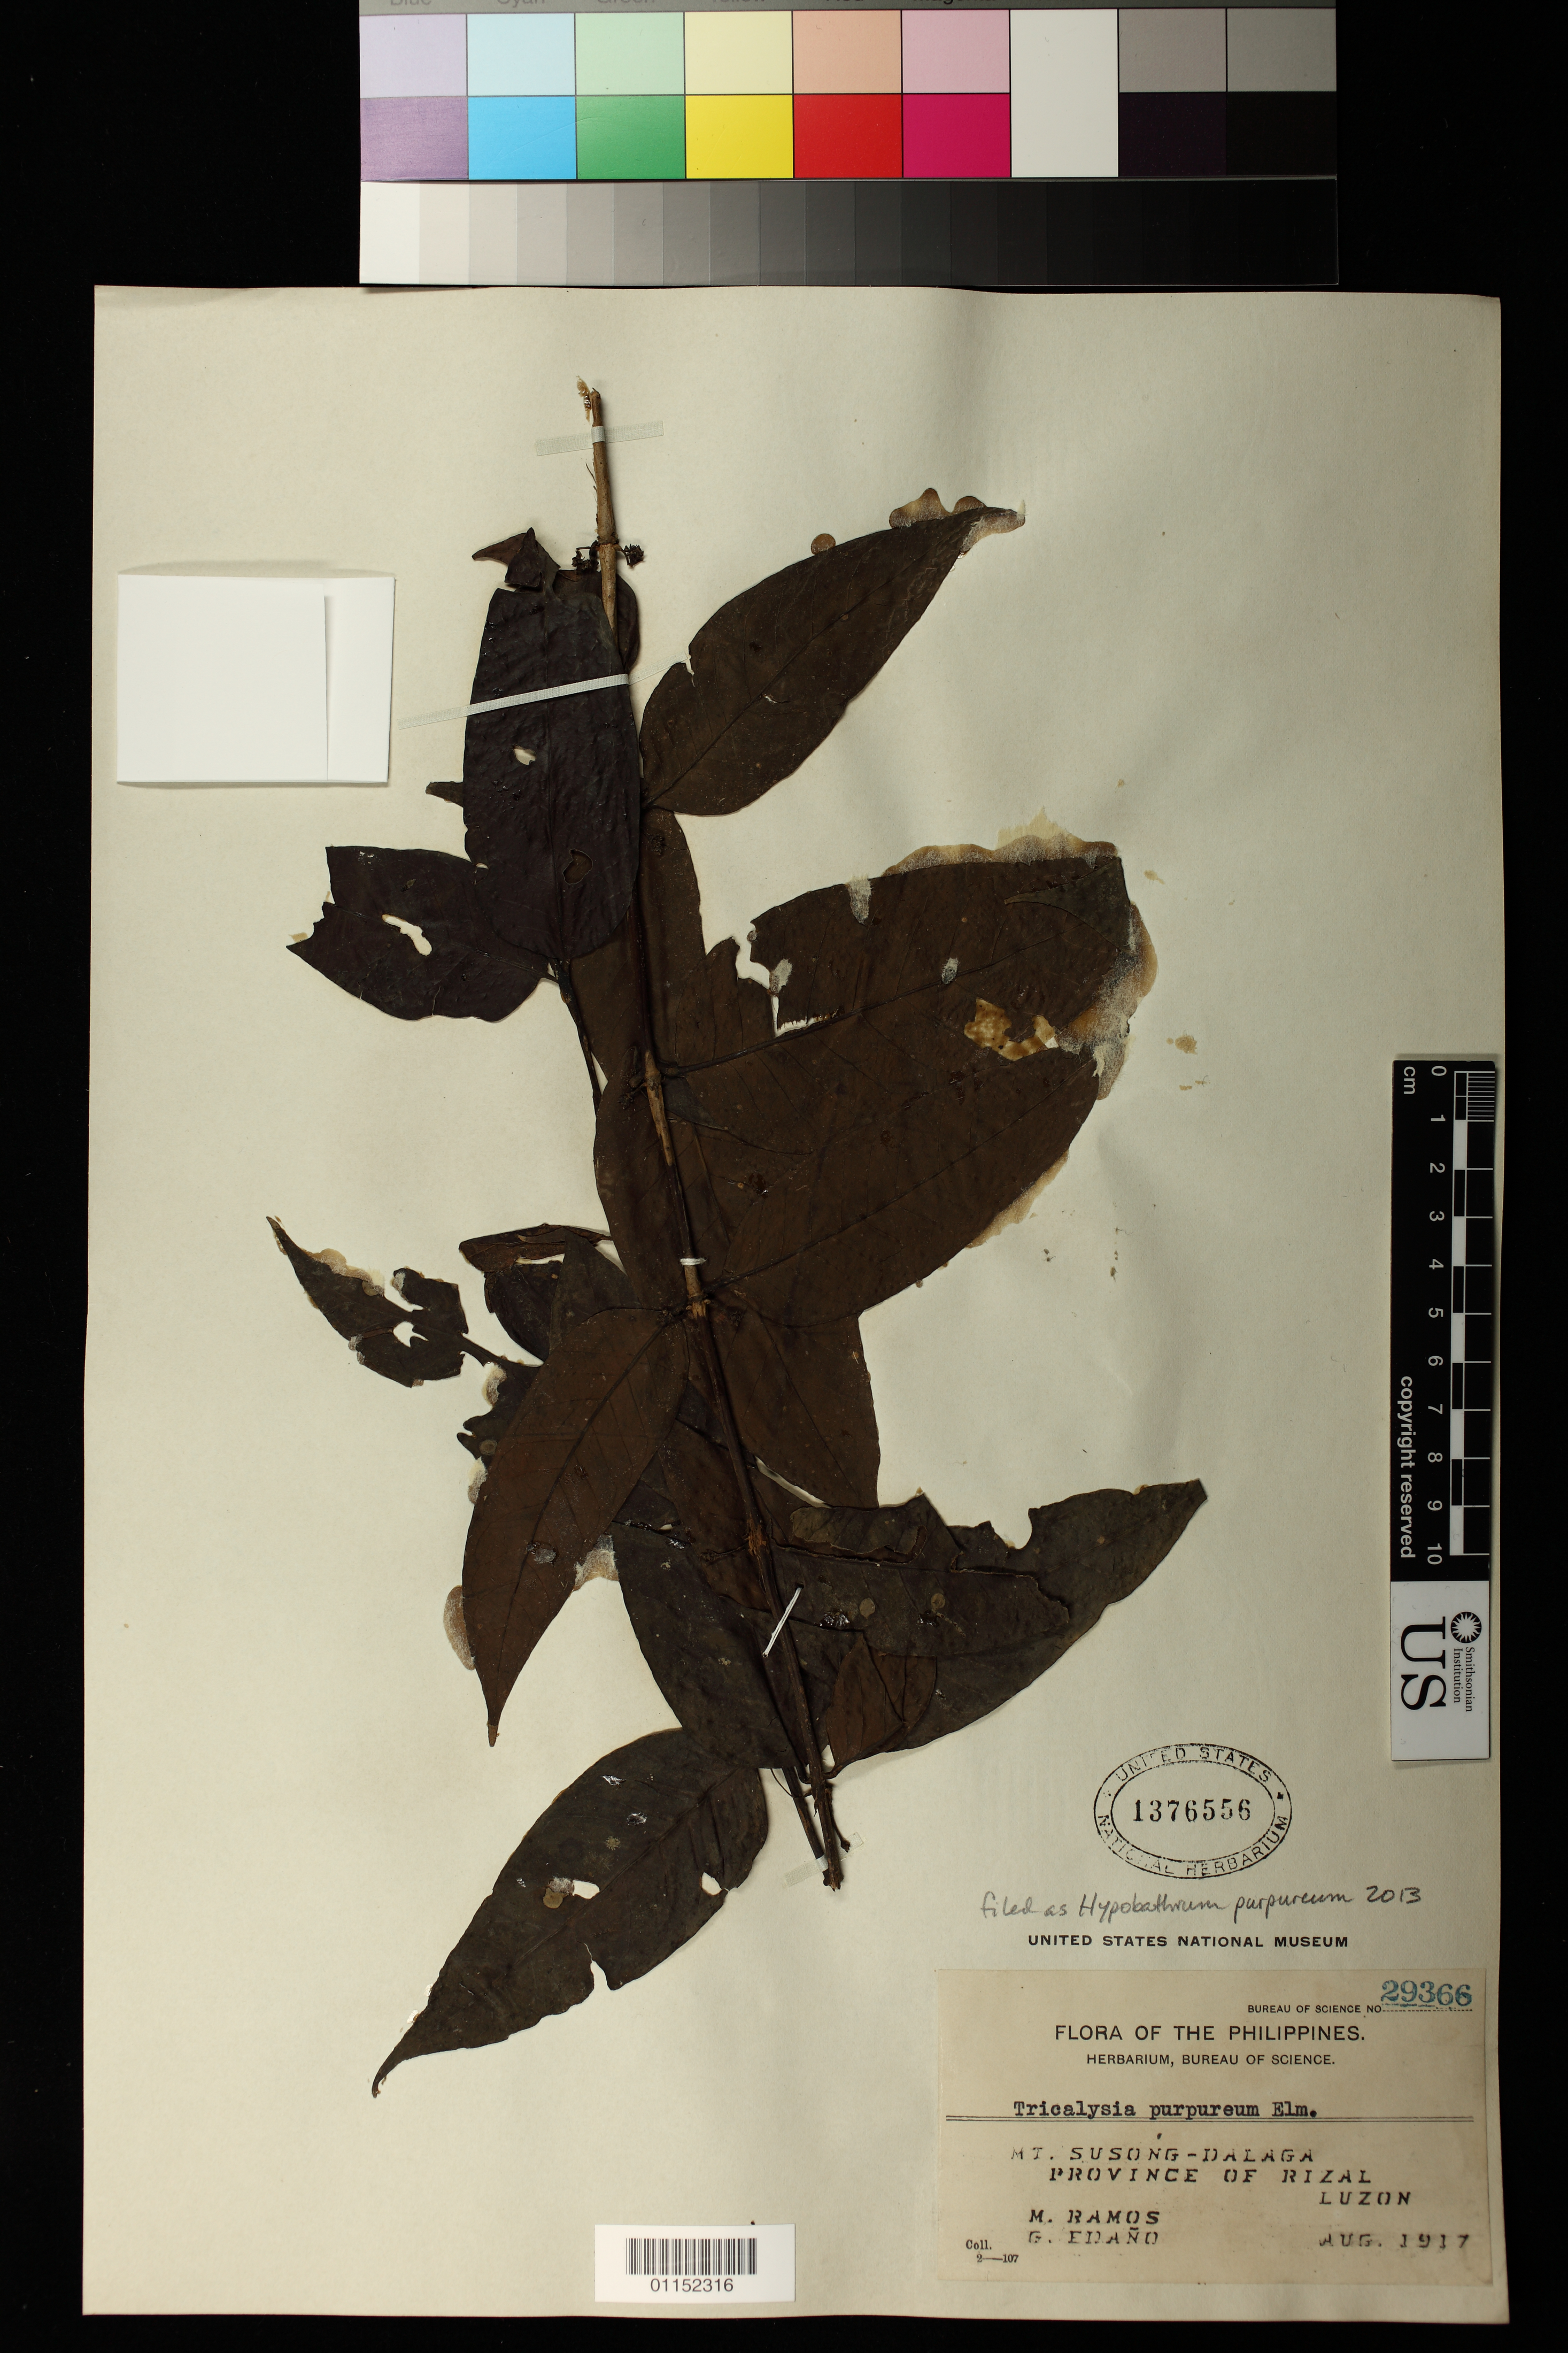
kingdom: Plantae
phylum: Tracheophyta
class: Magnoliopsida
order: Gentianales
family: Rubiaceae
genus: Hypobathrum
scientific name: Hypobathrum purpureum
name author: (Elmer) Merr.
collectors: M. Ramos & G. Edaño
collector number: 29366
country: Philippines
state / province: Calabarzon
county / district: Rizal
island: Luzon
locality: Mt. Susong-Dalaga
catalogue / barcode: US 1376556